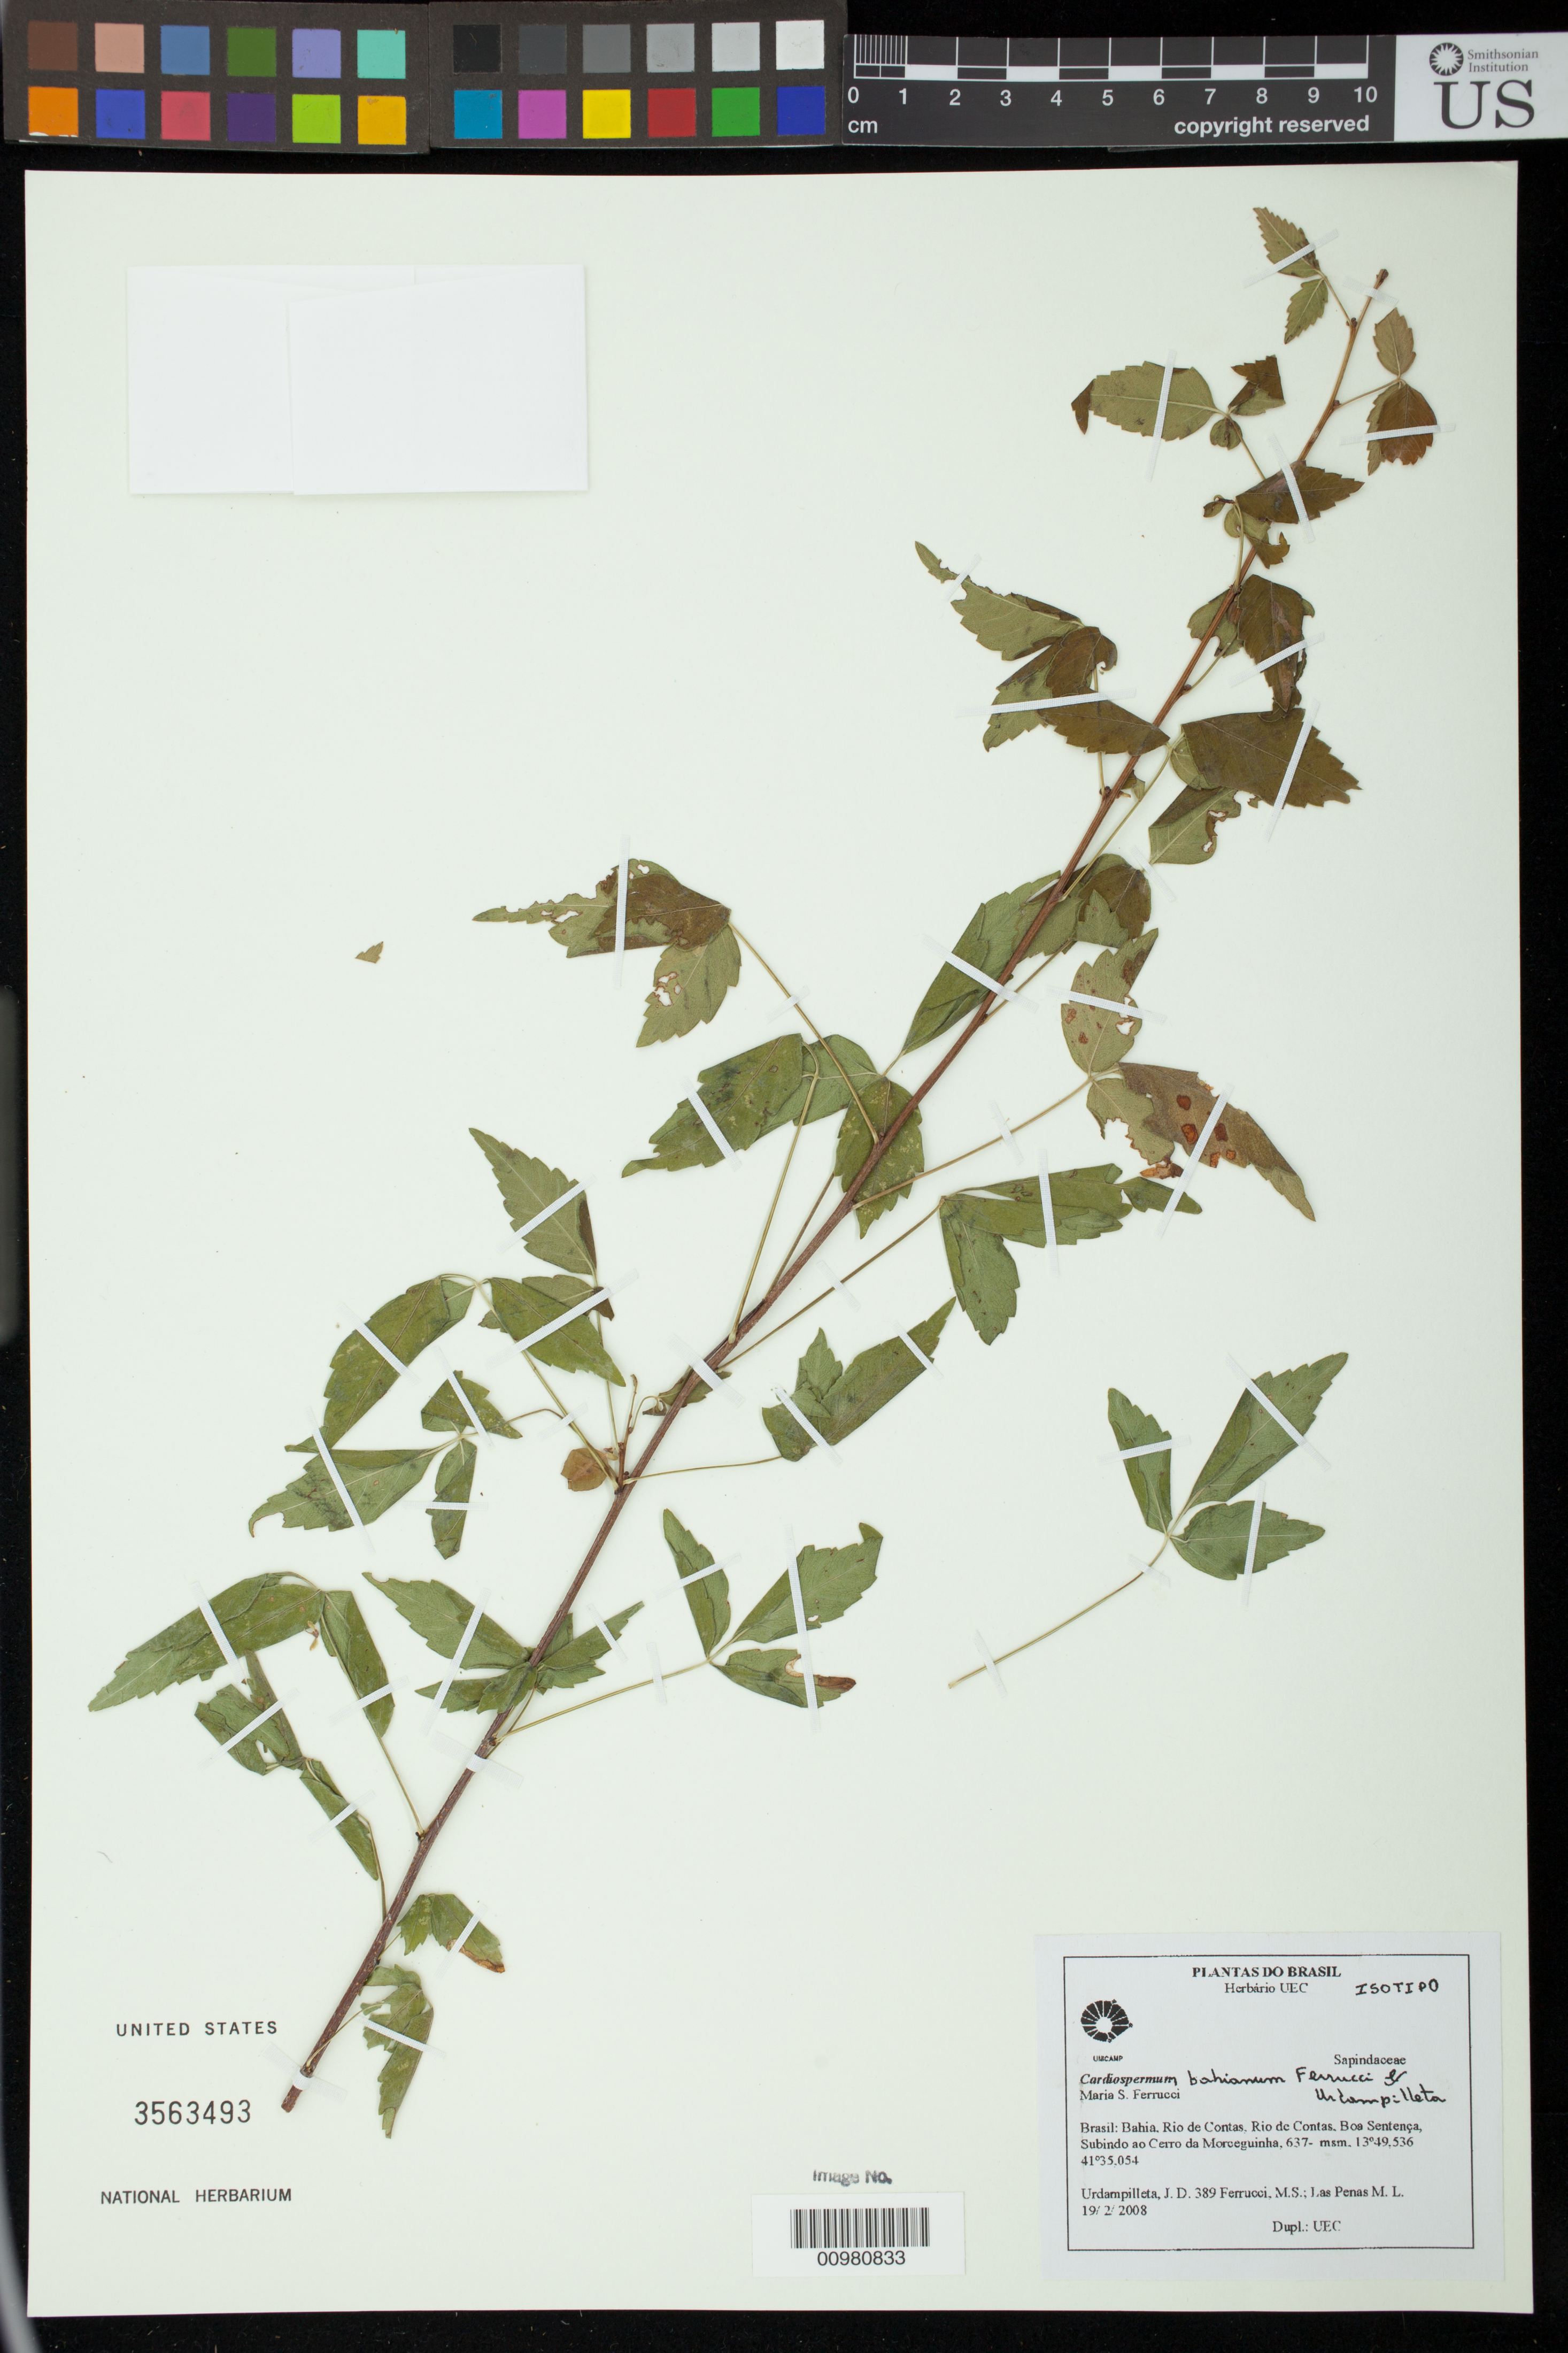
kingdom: Plantae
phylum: Tracheophyta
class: Magnoliopsida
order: Sapindales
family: Sapindaceae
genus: Cardiospermum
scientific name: Cardiospermum bahianum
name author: Ferrucci & Urdampilleta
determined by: Ferrucci, María S.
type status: Isotype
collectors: J. Urdampilleta, M. S. Ferrucci & M. Las Penas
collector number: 389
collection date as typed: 19 Feb 2008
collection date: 2008-02-19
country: Brazil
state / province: Bahia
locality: Bahia, Rio de Contas, Boa Sentença, Subindo ao Cerro da Morceguinha.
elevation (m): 637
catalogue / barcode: US 3563493